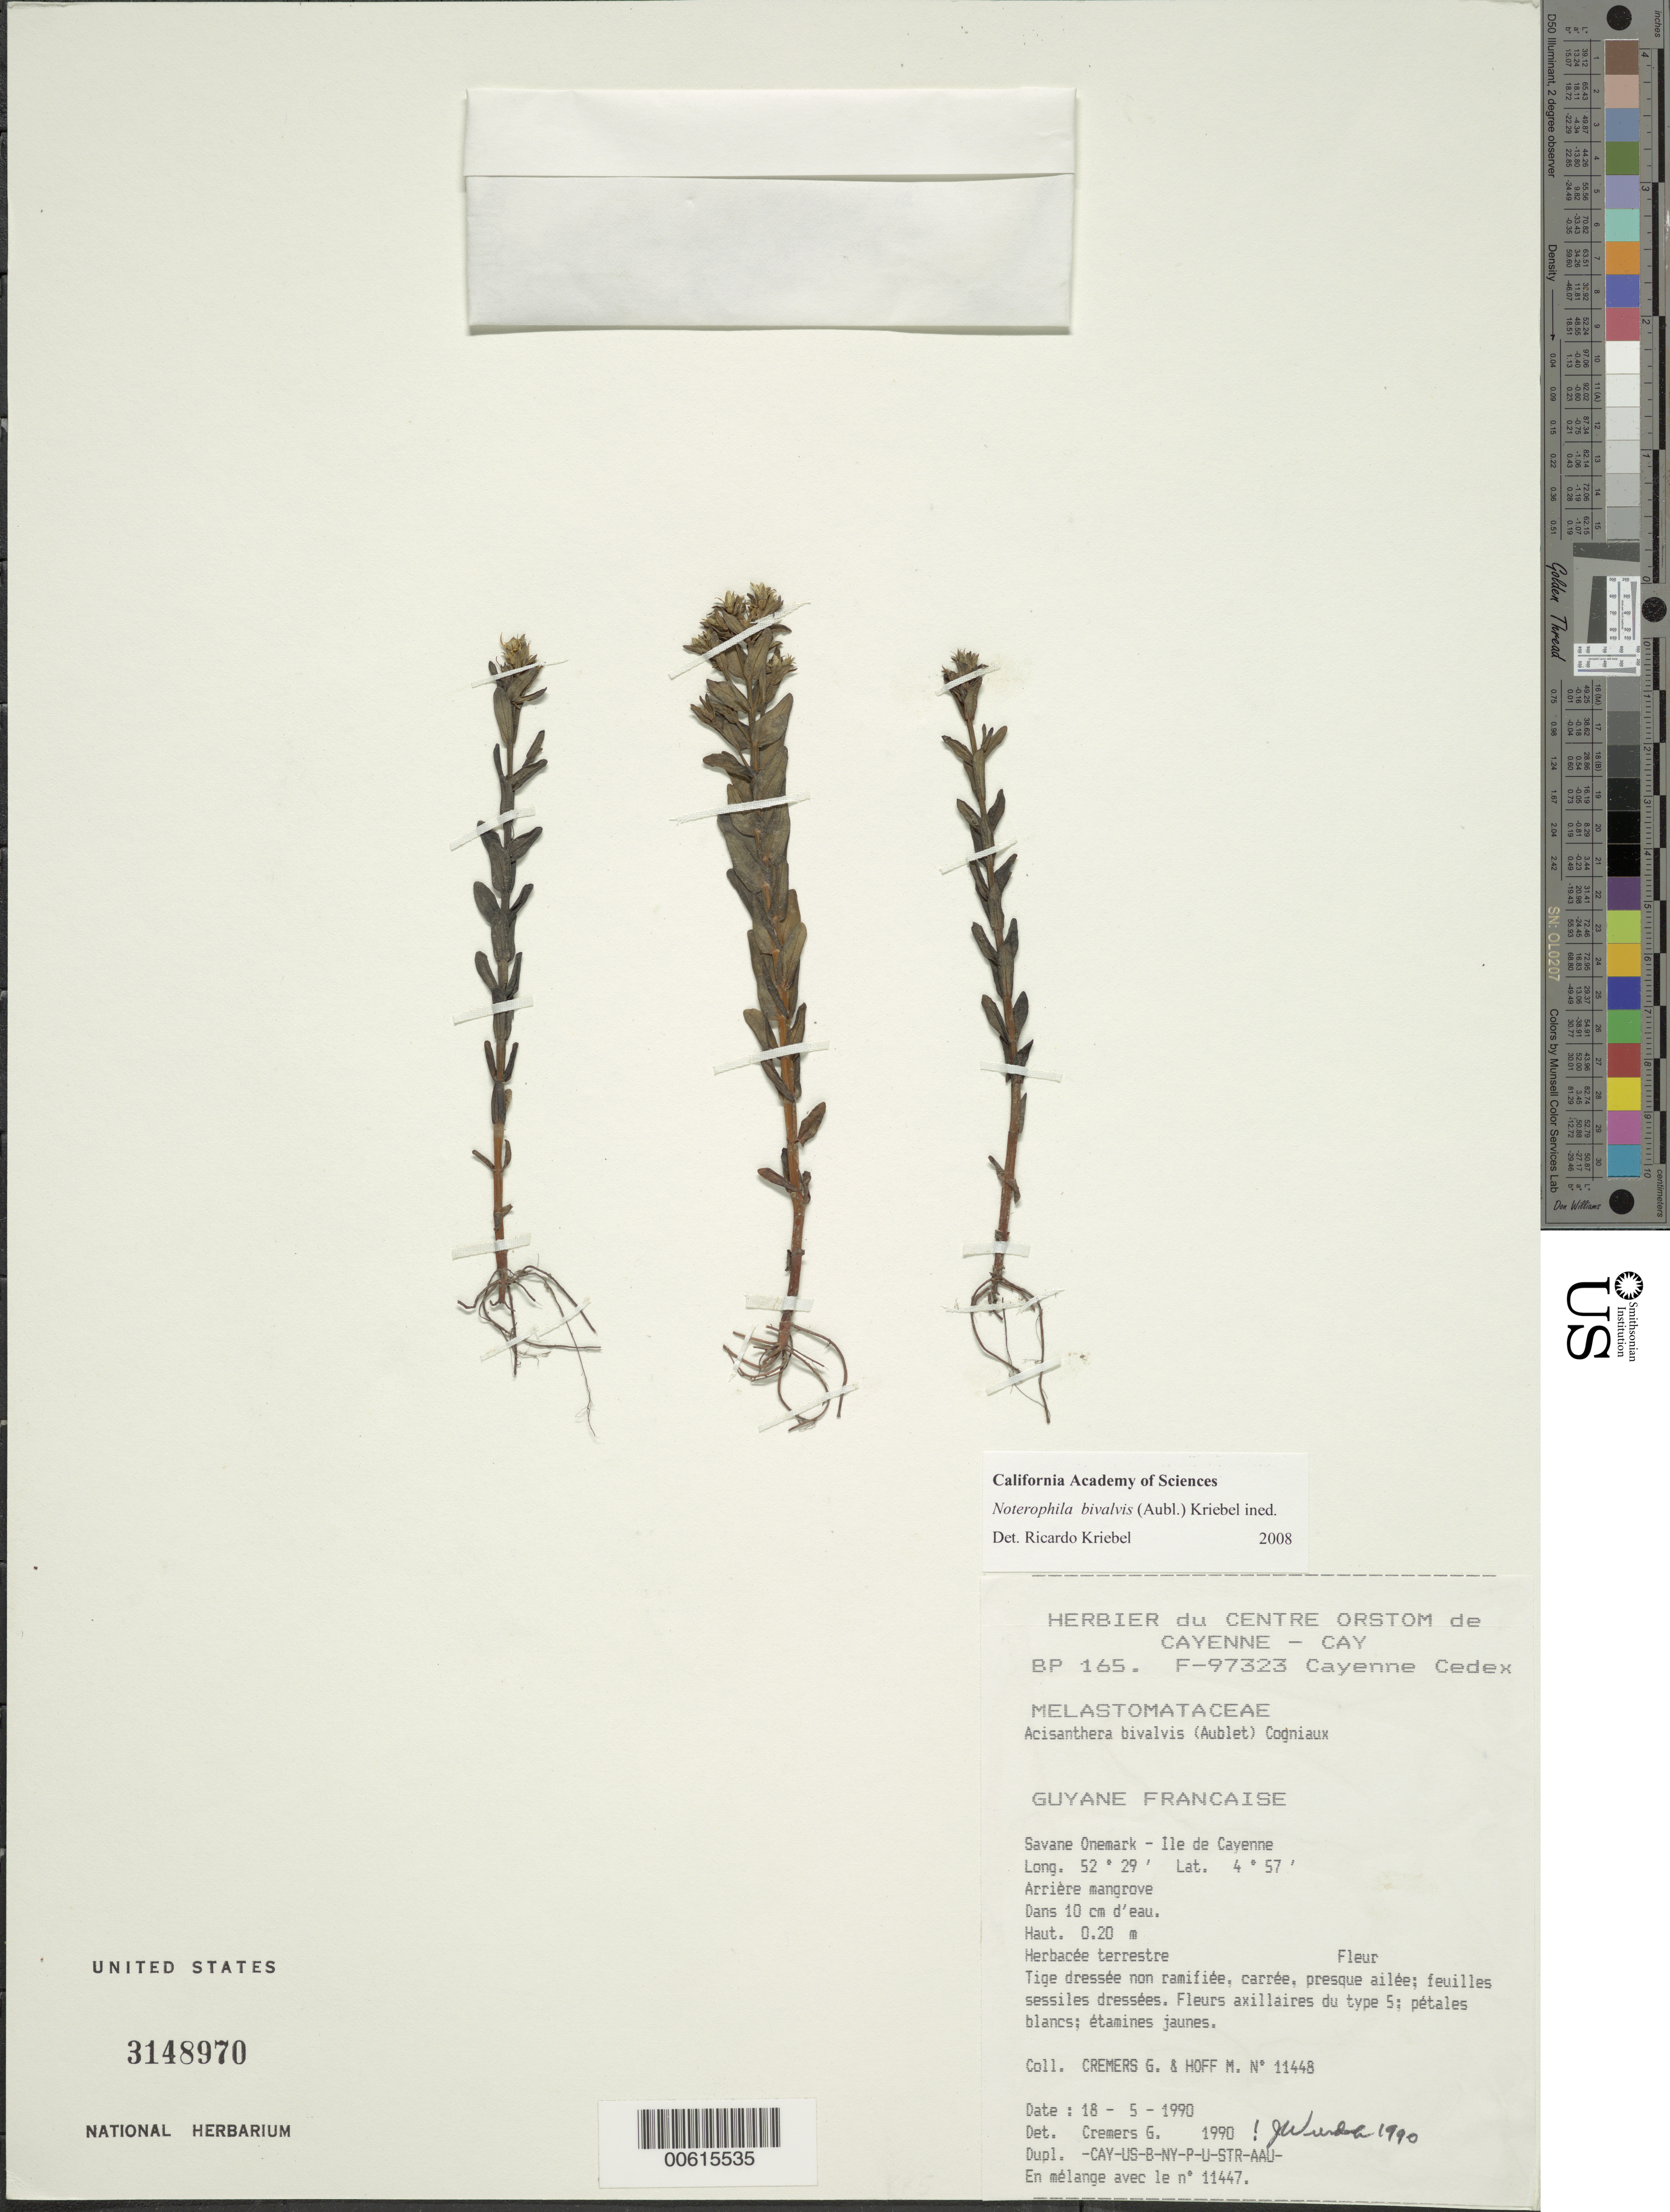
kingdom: Plantae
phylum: Tracheophyta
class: Magnoliopsida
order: Myrtales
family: Melastomataceae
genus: Noterophila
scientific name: Noterophila bivalvis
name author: (Aubl.) Kriebel & M.J. Rocha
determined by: Nunes da Silva, Diego, (RB), Jardim Botanico do Rio de Janeiro - Herbario (BRAZIL)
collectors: G. Cremers & M. Hoff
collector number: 11448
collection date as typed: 18-May-90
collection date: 1990-05-18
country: French Guiana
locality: Savane Onemark, Ile de Cayenne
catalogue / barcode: US 3148970